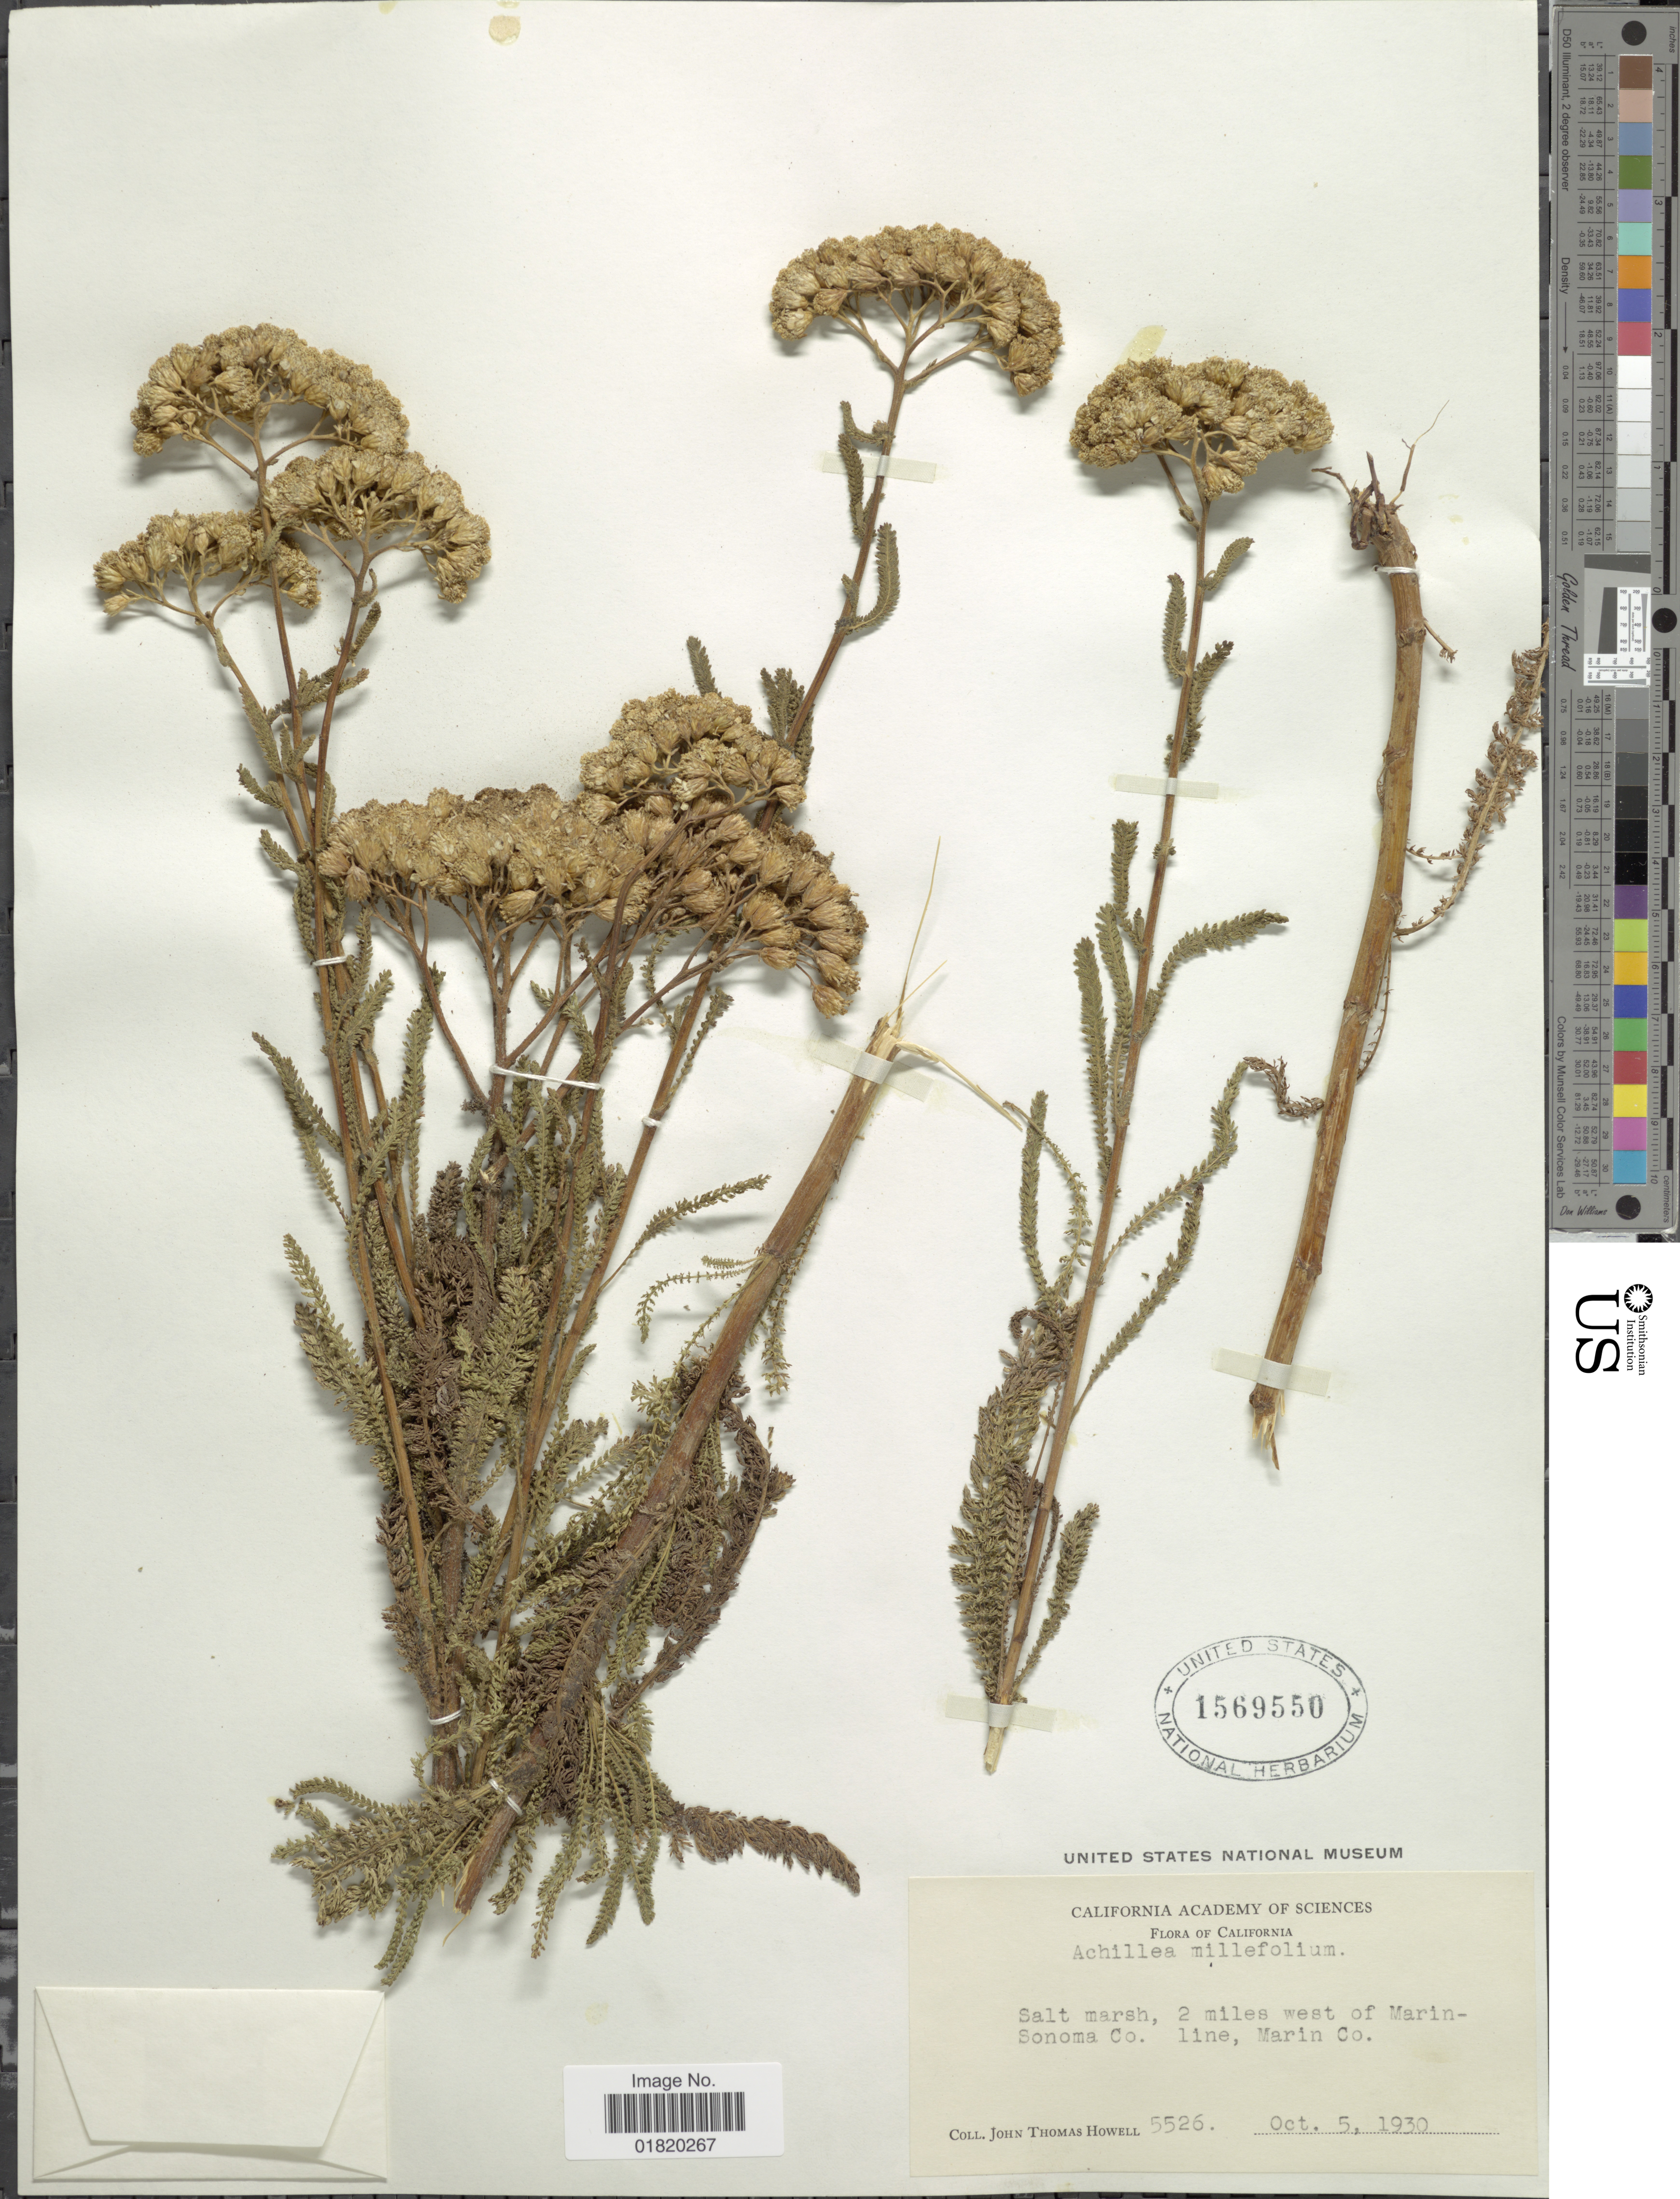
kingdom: Plantae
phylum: Tracheophyta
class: Magnoliopsida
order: Asterales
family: Asteraceae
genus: Achillea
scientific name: Achillea millefolium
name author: L.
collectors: J. T. Howell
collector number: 5526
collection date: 1930-10-05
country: United States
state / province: California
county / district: Marin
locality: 2 miles west of Marin-Sonoma Co. line, Marin Co.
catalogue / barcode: US 1569550